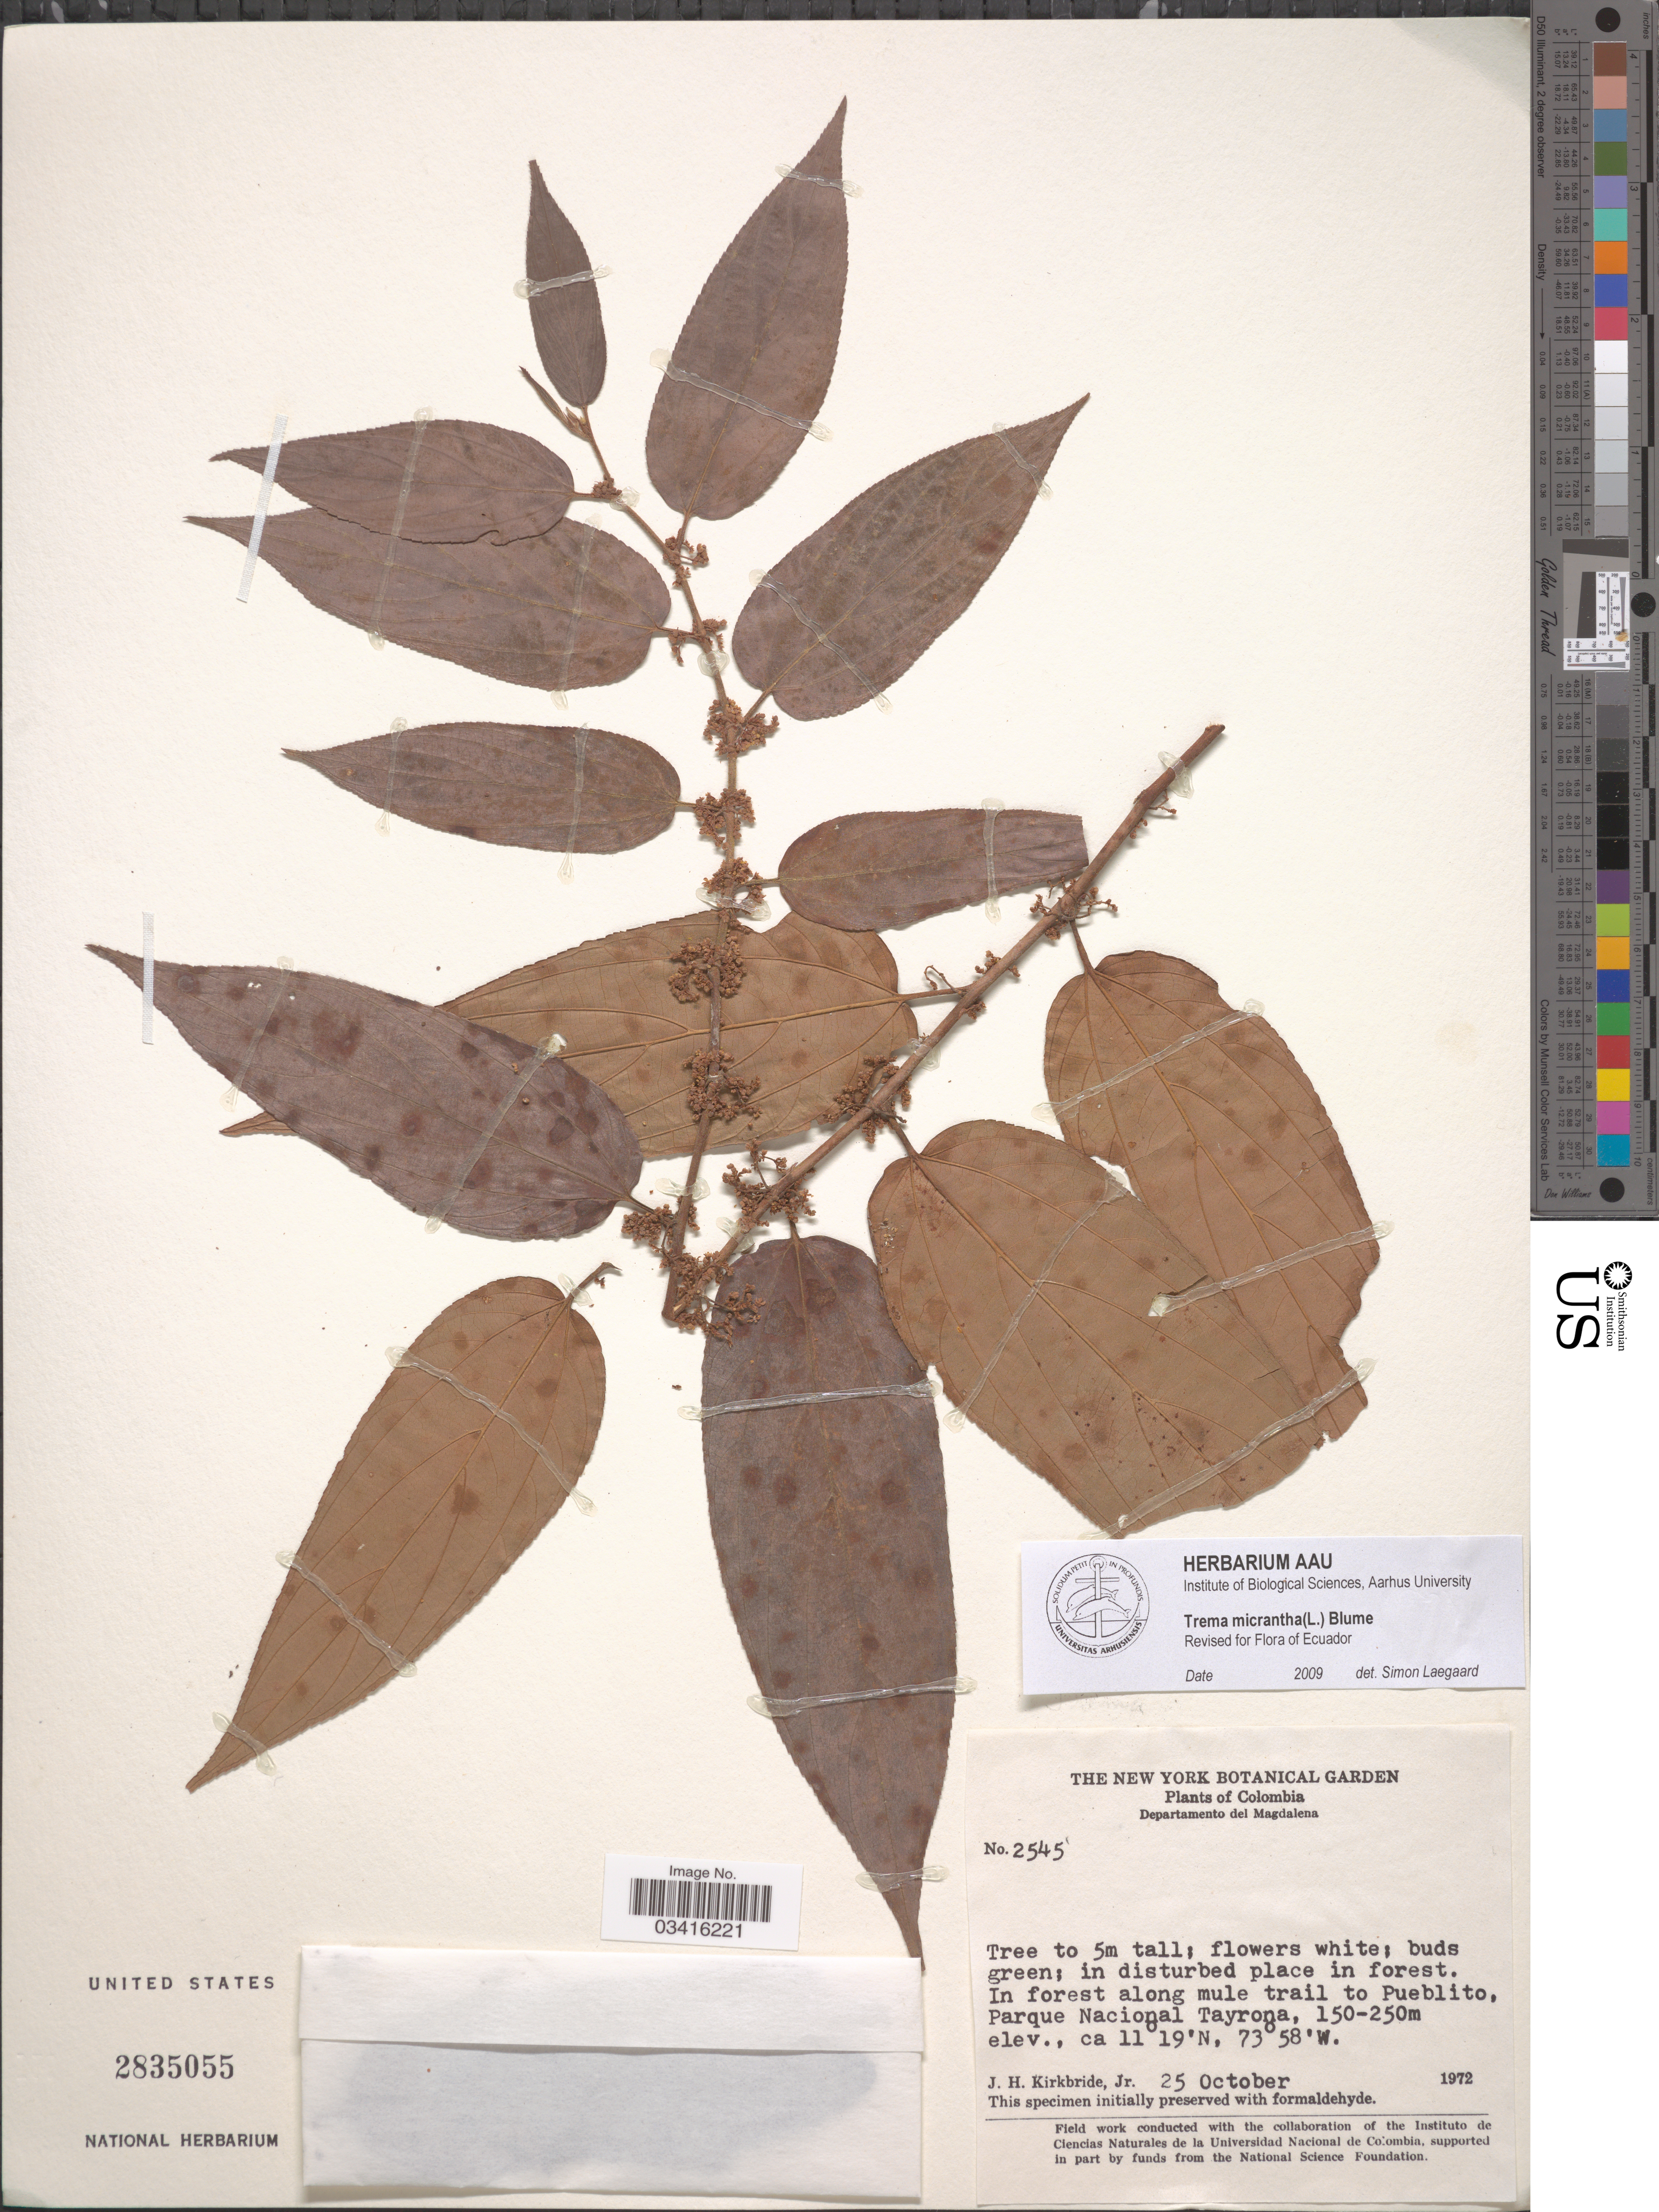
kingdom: Plantae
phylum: Tracheophyta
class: Magnoliopsida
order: Rosales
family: Cannabaceae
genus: Trema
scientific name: Trema micranthum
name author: (L.) Blume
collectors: J. H. Kirkbride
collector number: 2545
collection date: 1972-10-25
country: Colombia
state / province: Magdalena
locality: Departamento del Magdalena. In forest along mule trail to Pueblito, Parque Nacional Tayrona.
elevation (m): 150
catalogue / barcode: US 2835055